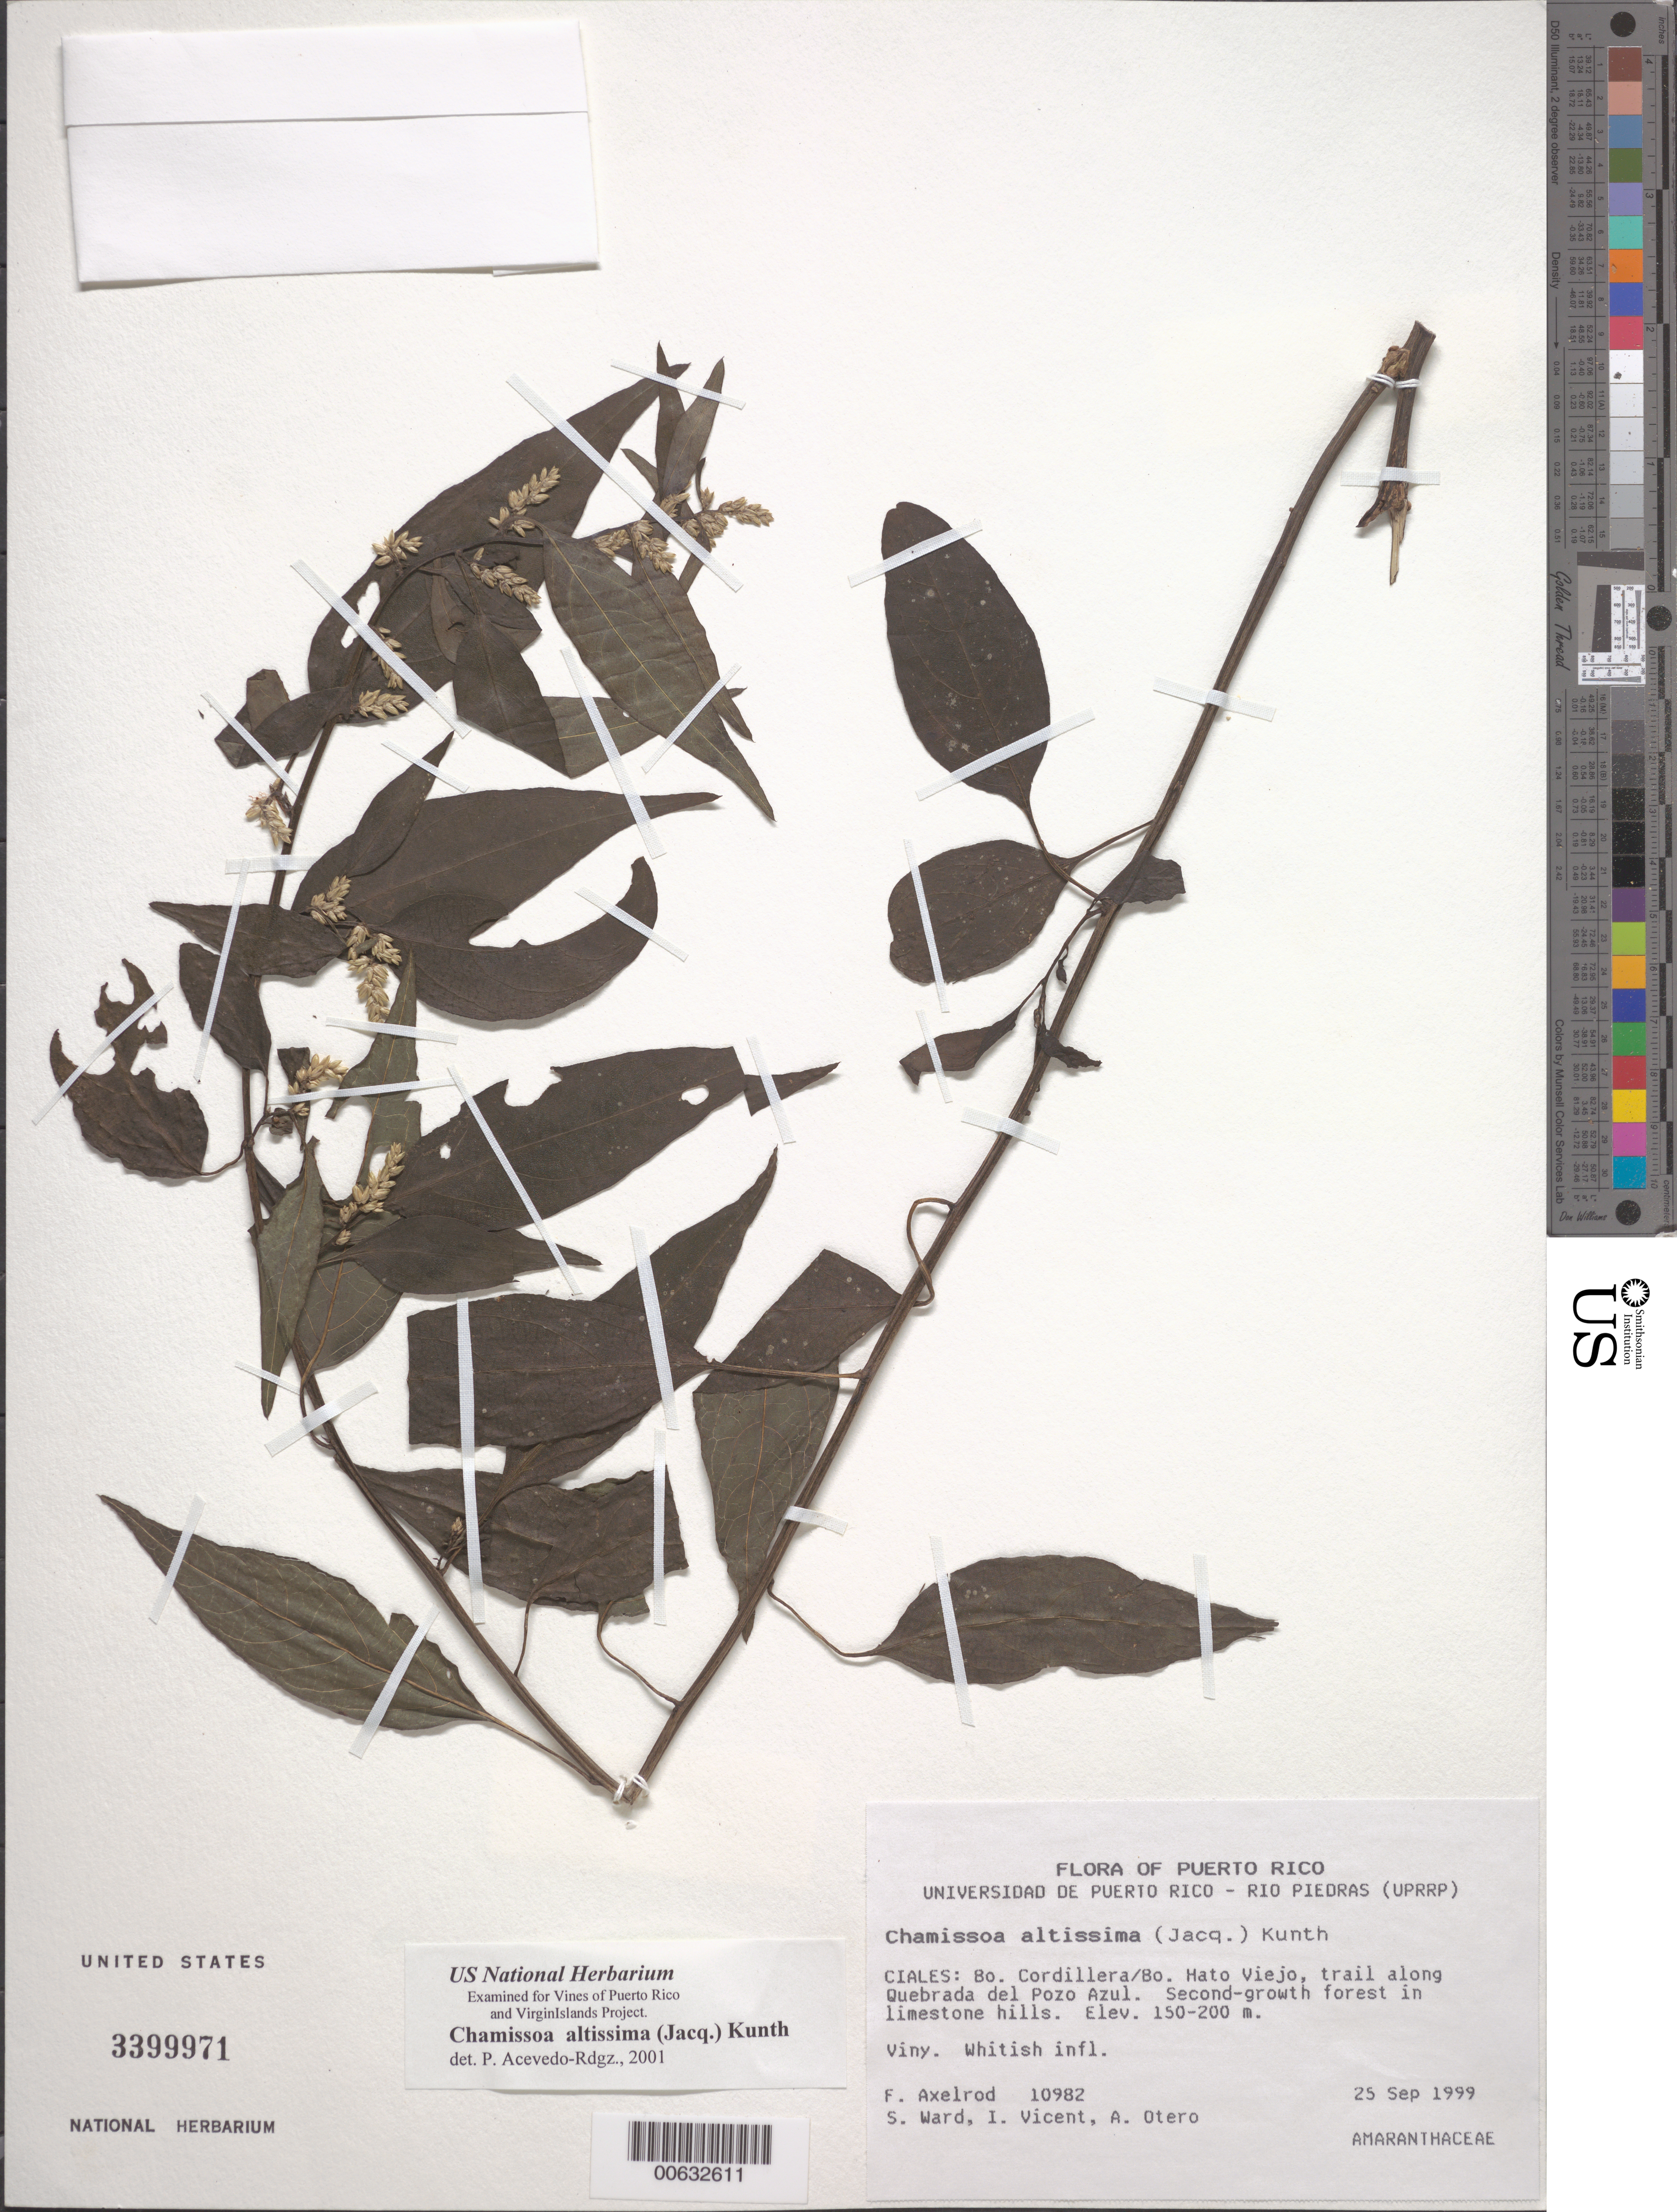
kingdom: Plantae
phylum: Tracheophyta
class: Magnoliopsida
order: Caryophyllales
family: Amaranthaceae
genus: Chamissoa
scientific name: Chamissoa altissima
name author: (Jacq.) Kunth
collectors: F. S. Axelrod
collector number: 10982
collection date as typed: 25 Sep 1999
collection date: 1999-09-25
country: Puerto Rico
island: Greater Antilles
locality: Ciales: Bo. Cordillera/Bo. Hato Viejo, trail along Quebrada del Pozo Azul.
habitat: Second-growth forest in limestone hills.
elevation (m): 150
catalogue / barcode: US 3399971